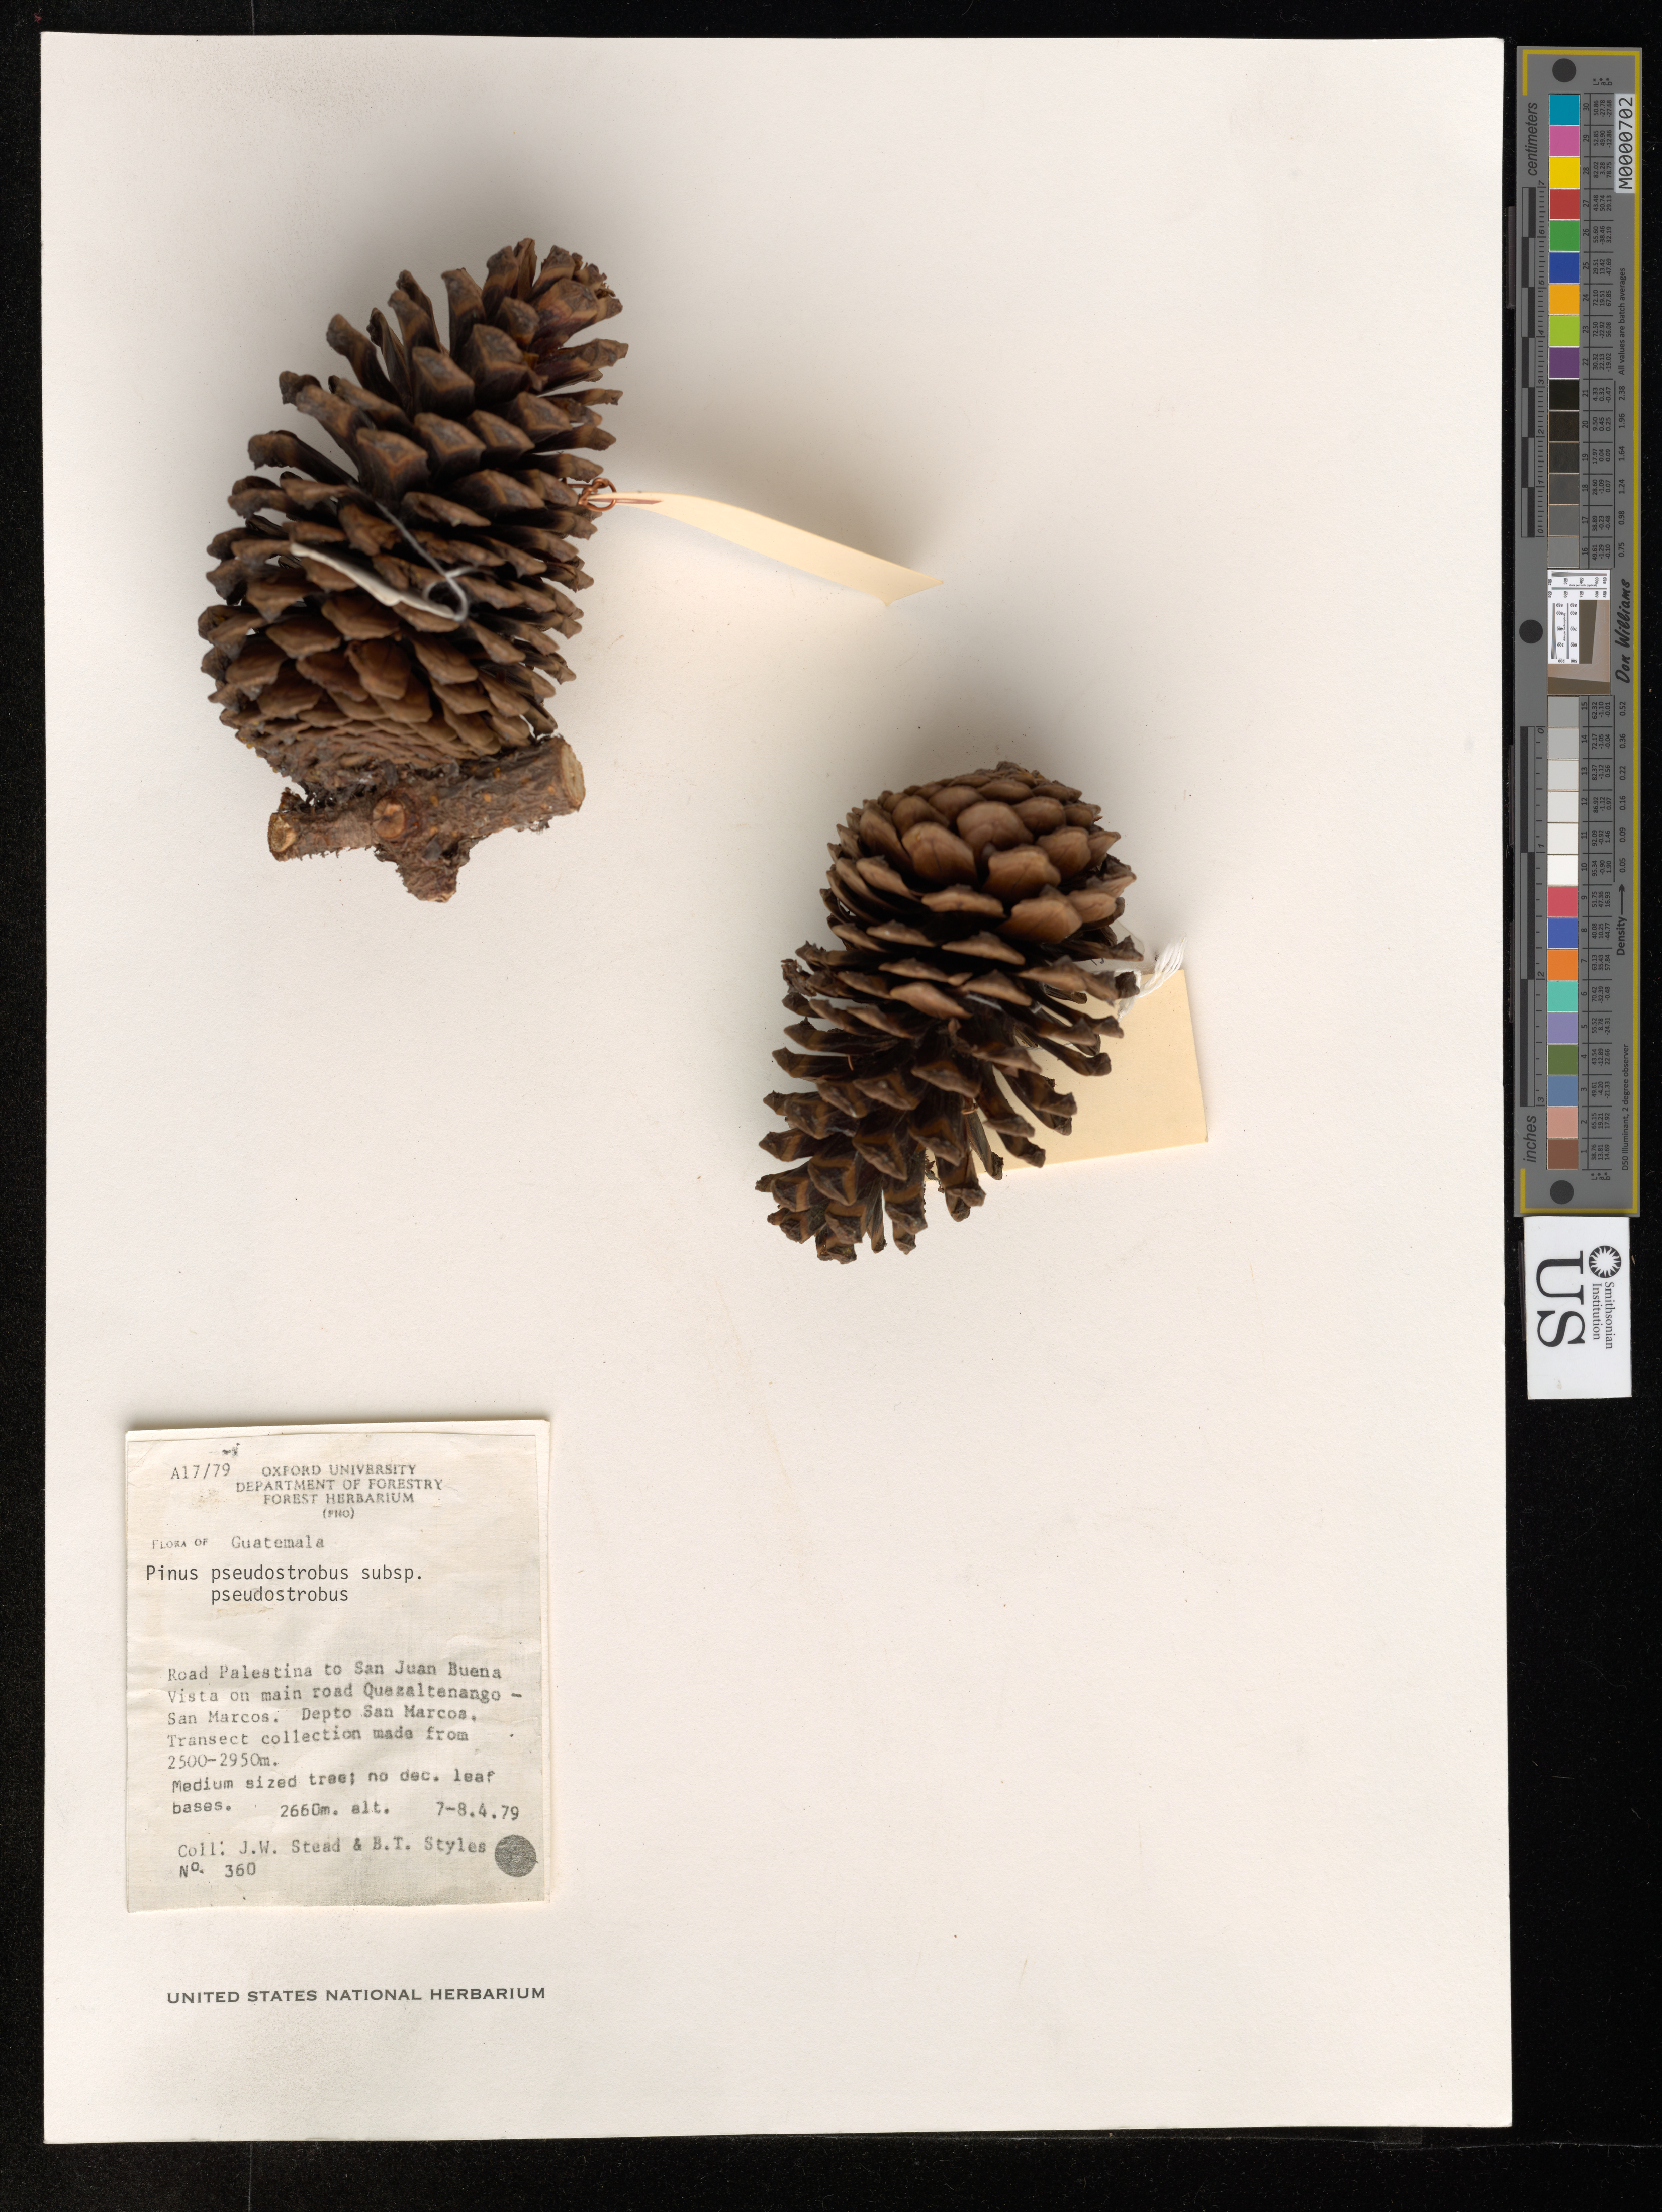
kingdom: Plantae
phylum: Tracheophyta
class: Pinopsida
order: Pinales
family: Pinaceae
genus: Pinus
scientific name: Pinus pseudostrobus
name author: Lindl.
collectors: J. Stead & B. T. Styles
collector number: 360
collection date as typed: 07 Apr 1979 to 08 Apr 1979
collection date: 1979-04-07/1979-04-08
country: Guatemala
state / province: San Marcos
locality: Road Palestina to San Juan Buena Vista on main road to Quezaltenango - San Marcos.